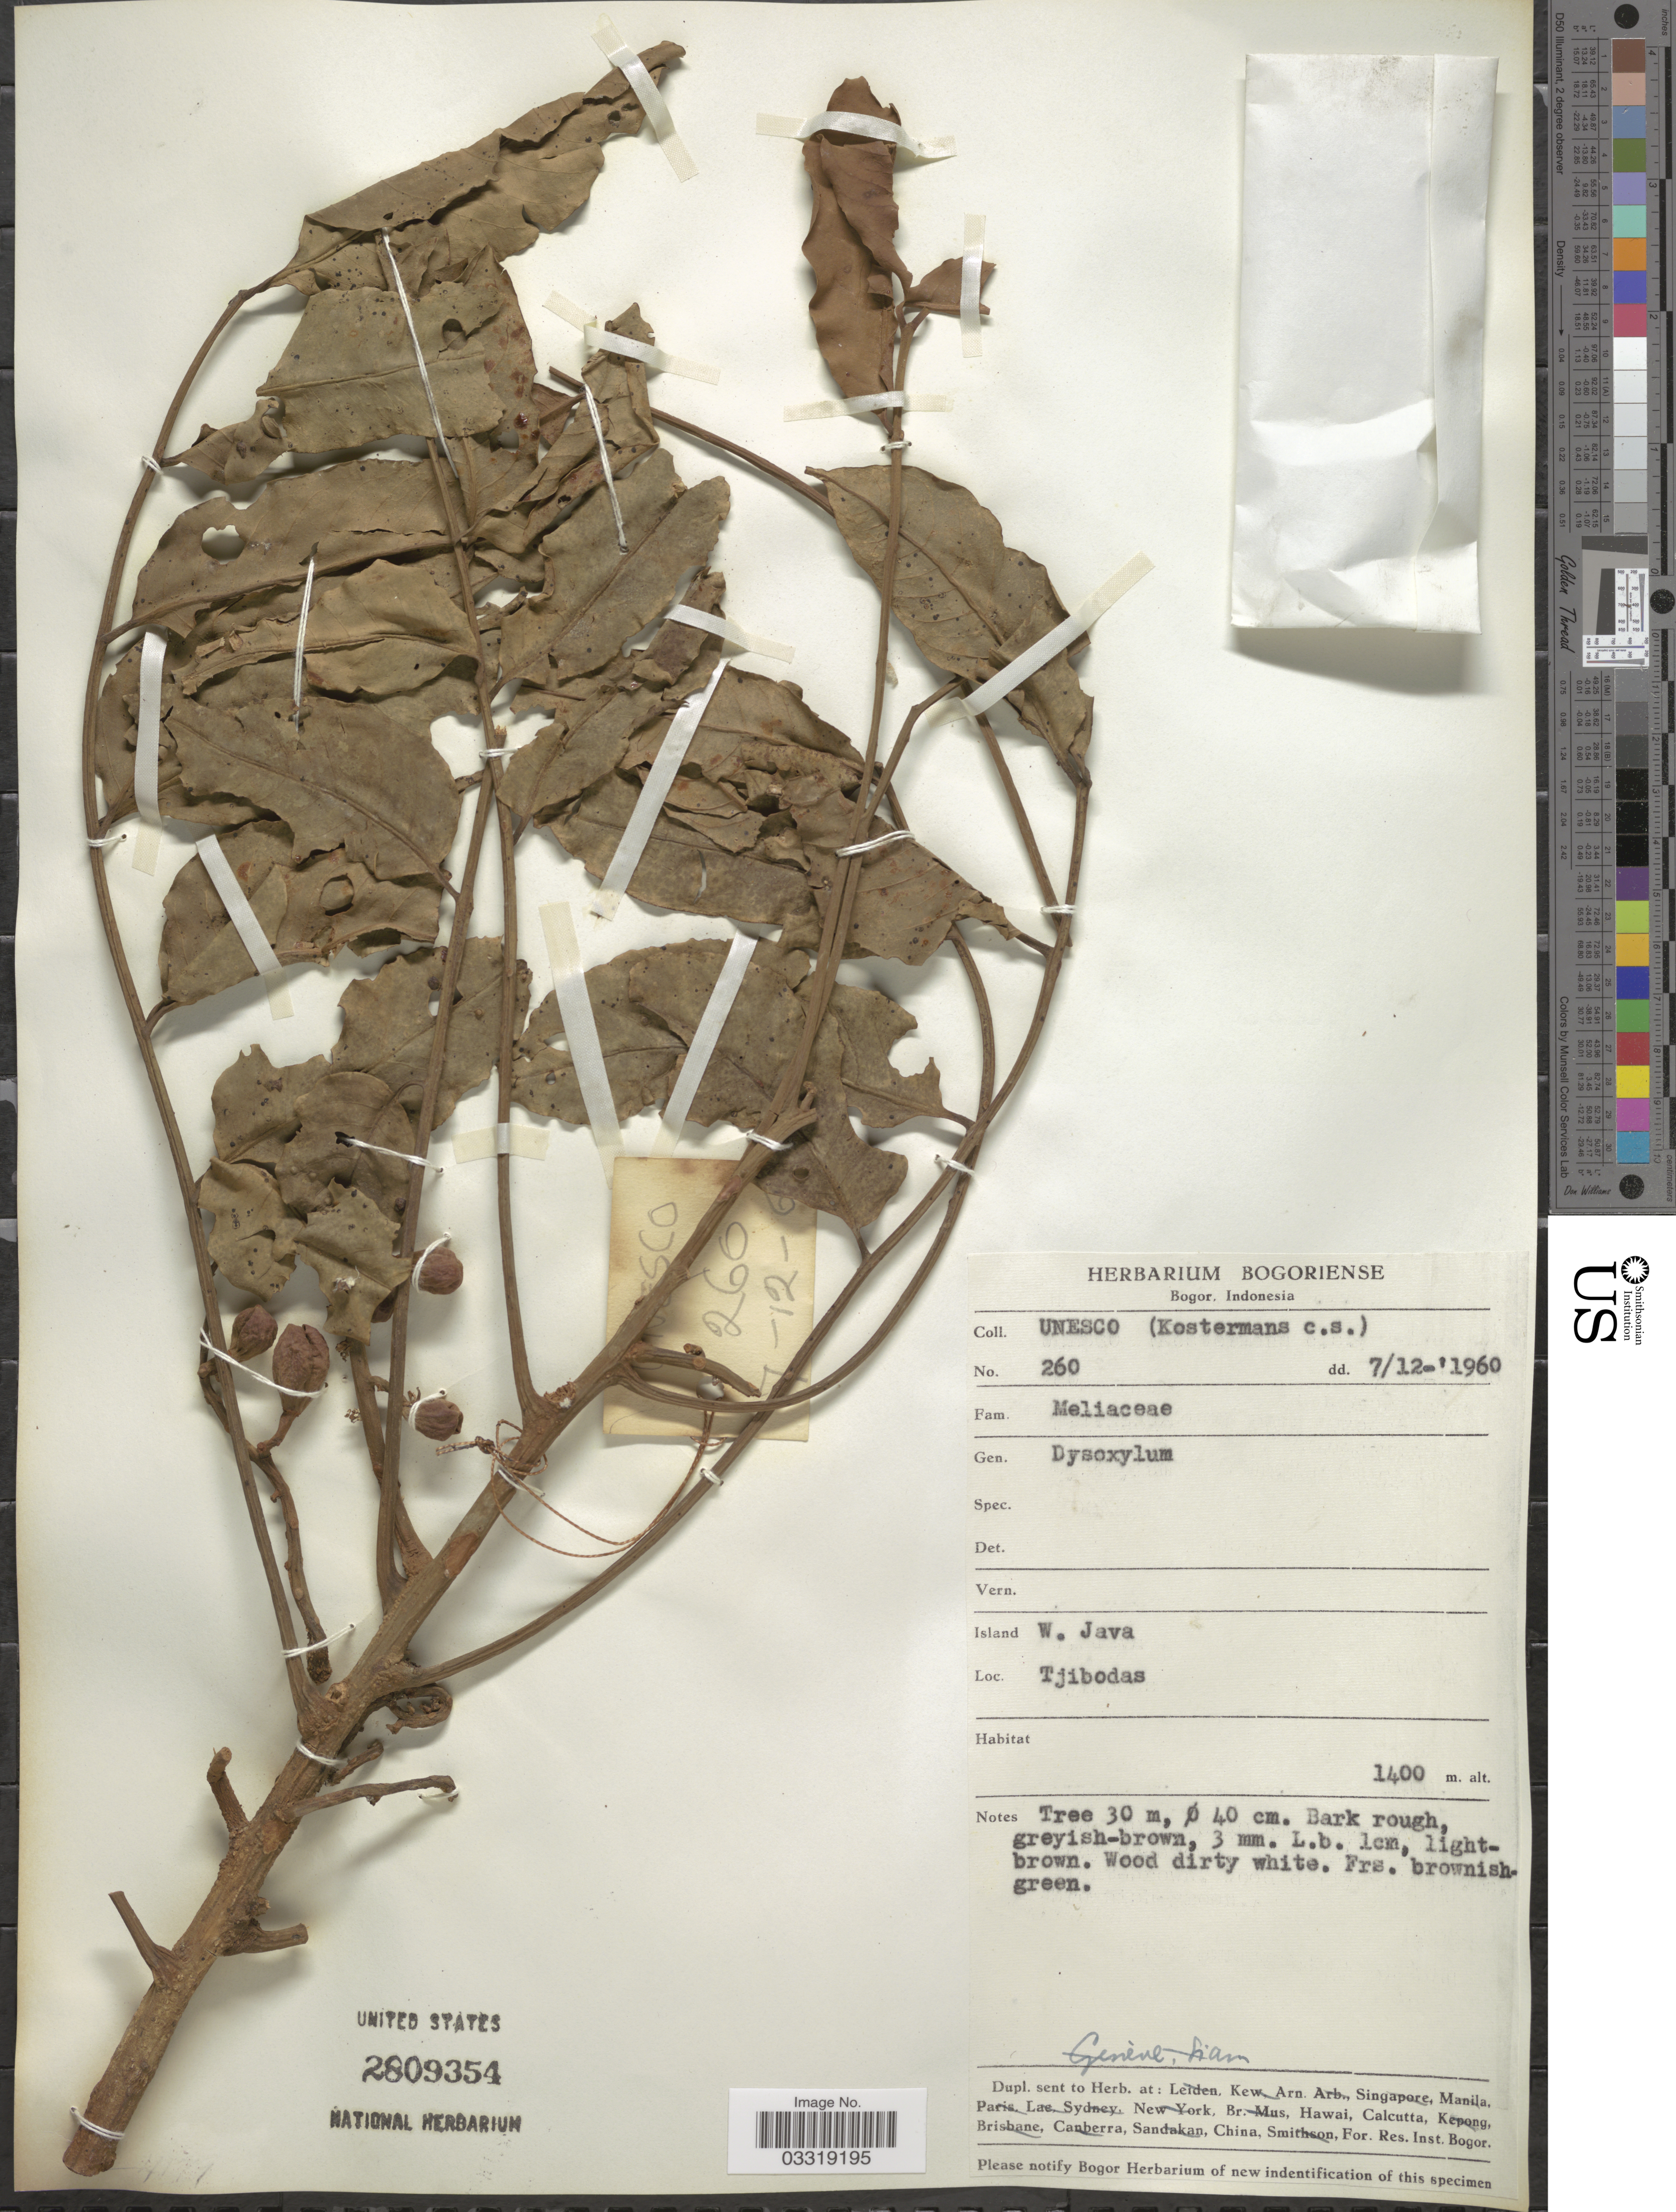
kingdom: Plantae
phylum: Tracheophyta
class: Magnoliopsida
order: Sapindales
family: Meliaceae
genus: Dysoxylum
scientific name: Dysoxylum sp.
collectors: Kostermans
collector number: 260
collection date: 1960-12-07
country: Indonesia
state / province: Java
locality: Island W. Java. Tjibodas.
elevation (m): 1400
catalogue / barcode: US 2809354